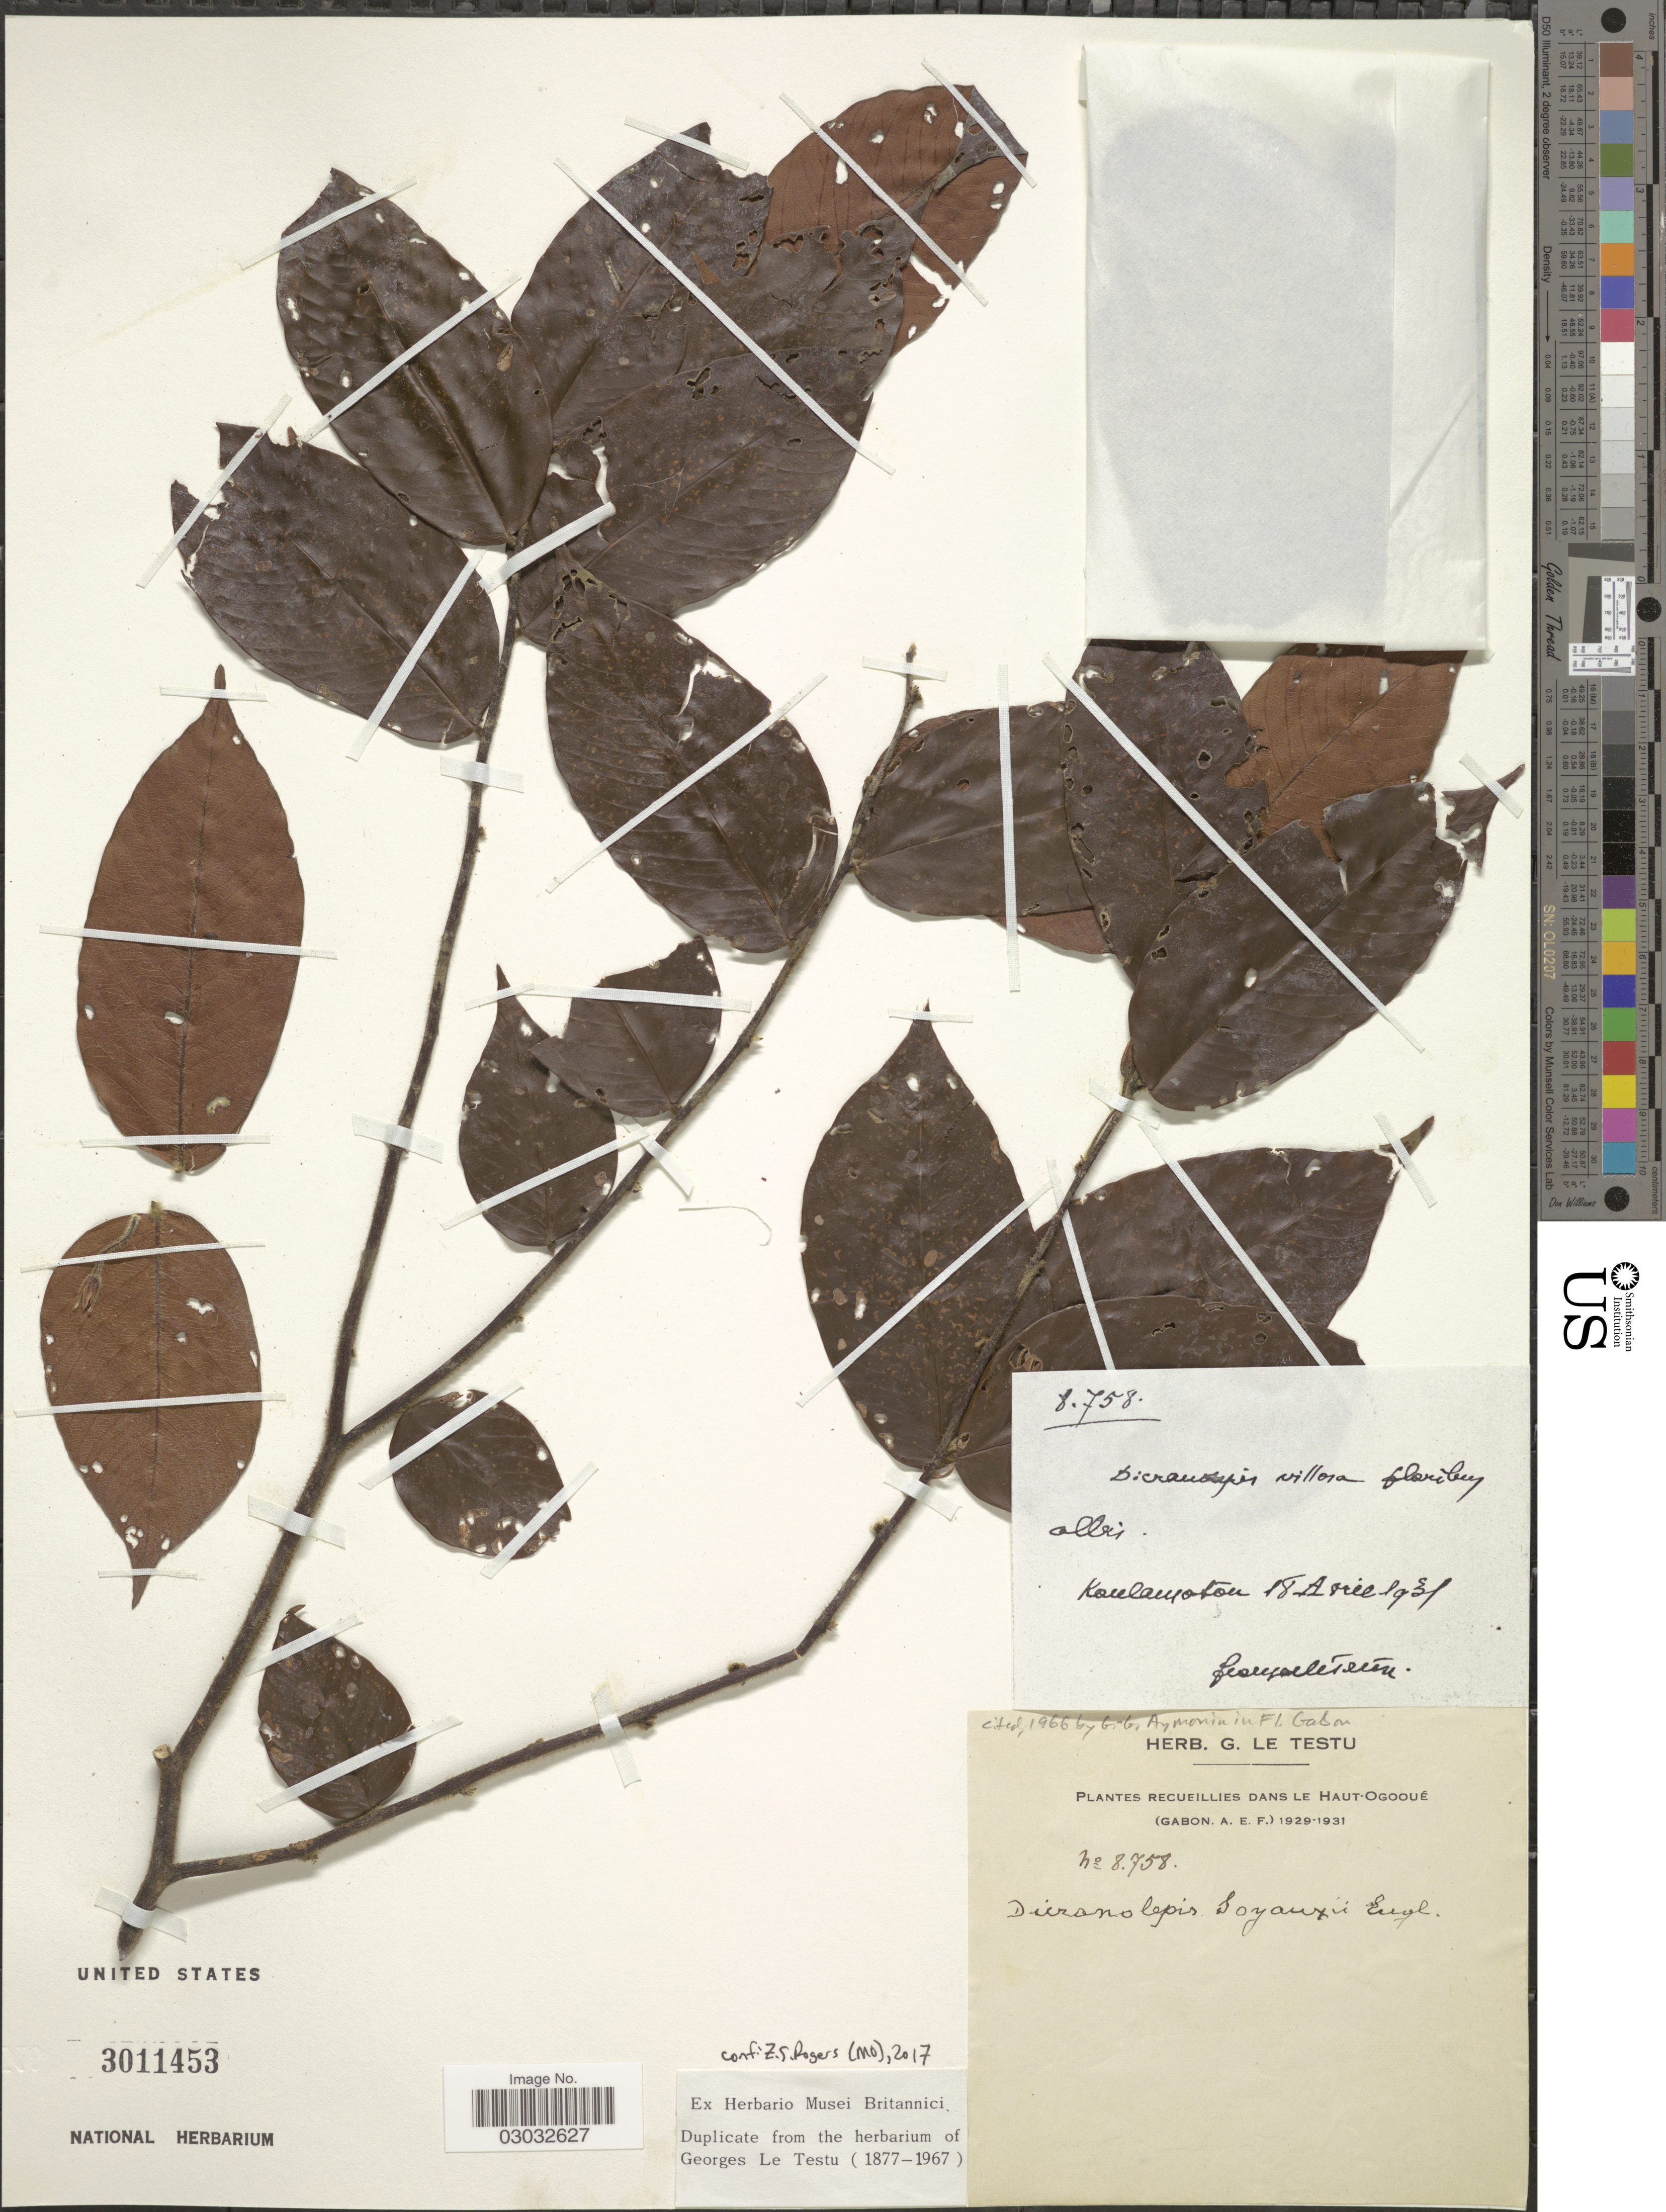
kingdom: Plantae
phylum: Tracheophyta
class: Magnoliopsida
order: Malvales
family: Thymelaeaceae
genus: Dicranolepis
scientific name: Dicranolepis soyauxii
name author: Engl.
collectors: G. Le Testu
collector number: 8758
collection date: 1931-04-18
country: Gabon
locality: Kaulamoton [interpreted]. Dans le Haut-Ogooué (Gabon. A.E.F.).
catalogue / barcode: US 3011453